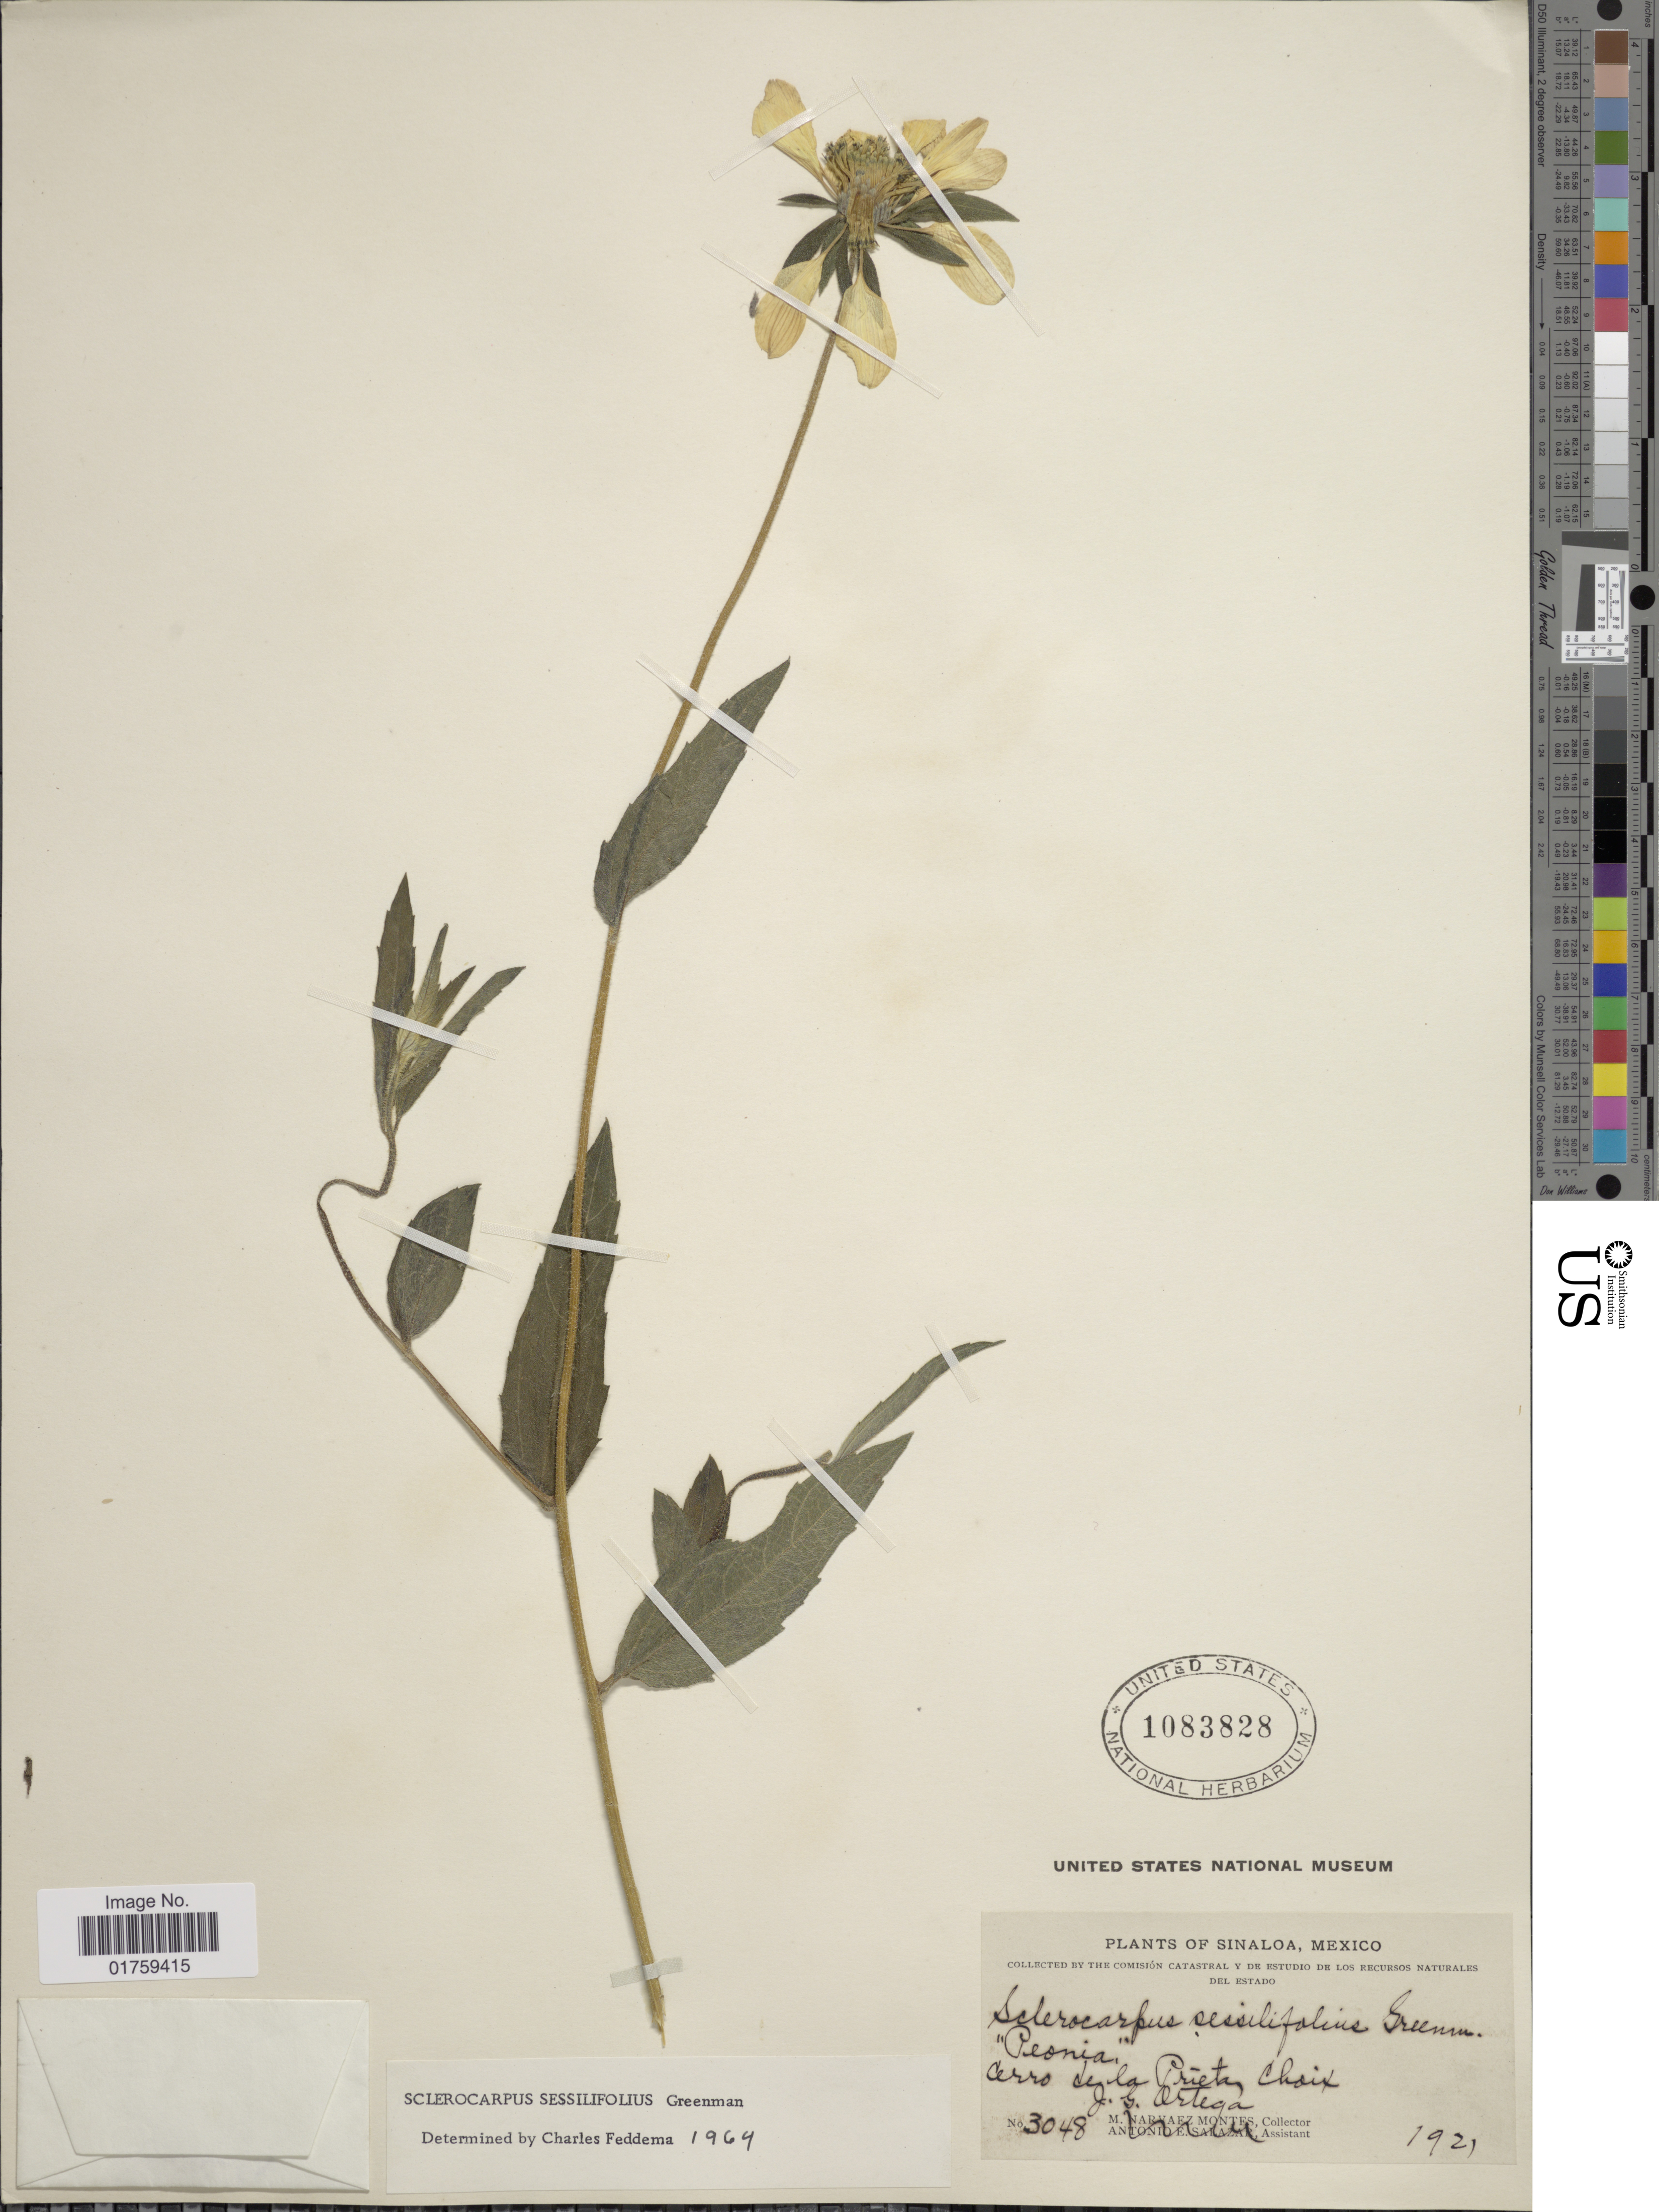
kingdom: Plantae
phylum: Tracheophyta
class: Magnoliopsida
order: Asterales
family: Asteraceae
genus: Sclerocarpus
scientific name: Sclerocarpus sessilifolius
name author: Greenm.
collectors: J. Ortega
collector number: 3048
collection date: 1921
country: Mexico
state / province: Sinaloa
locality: Peonia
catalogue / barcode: US 1083828